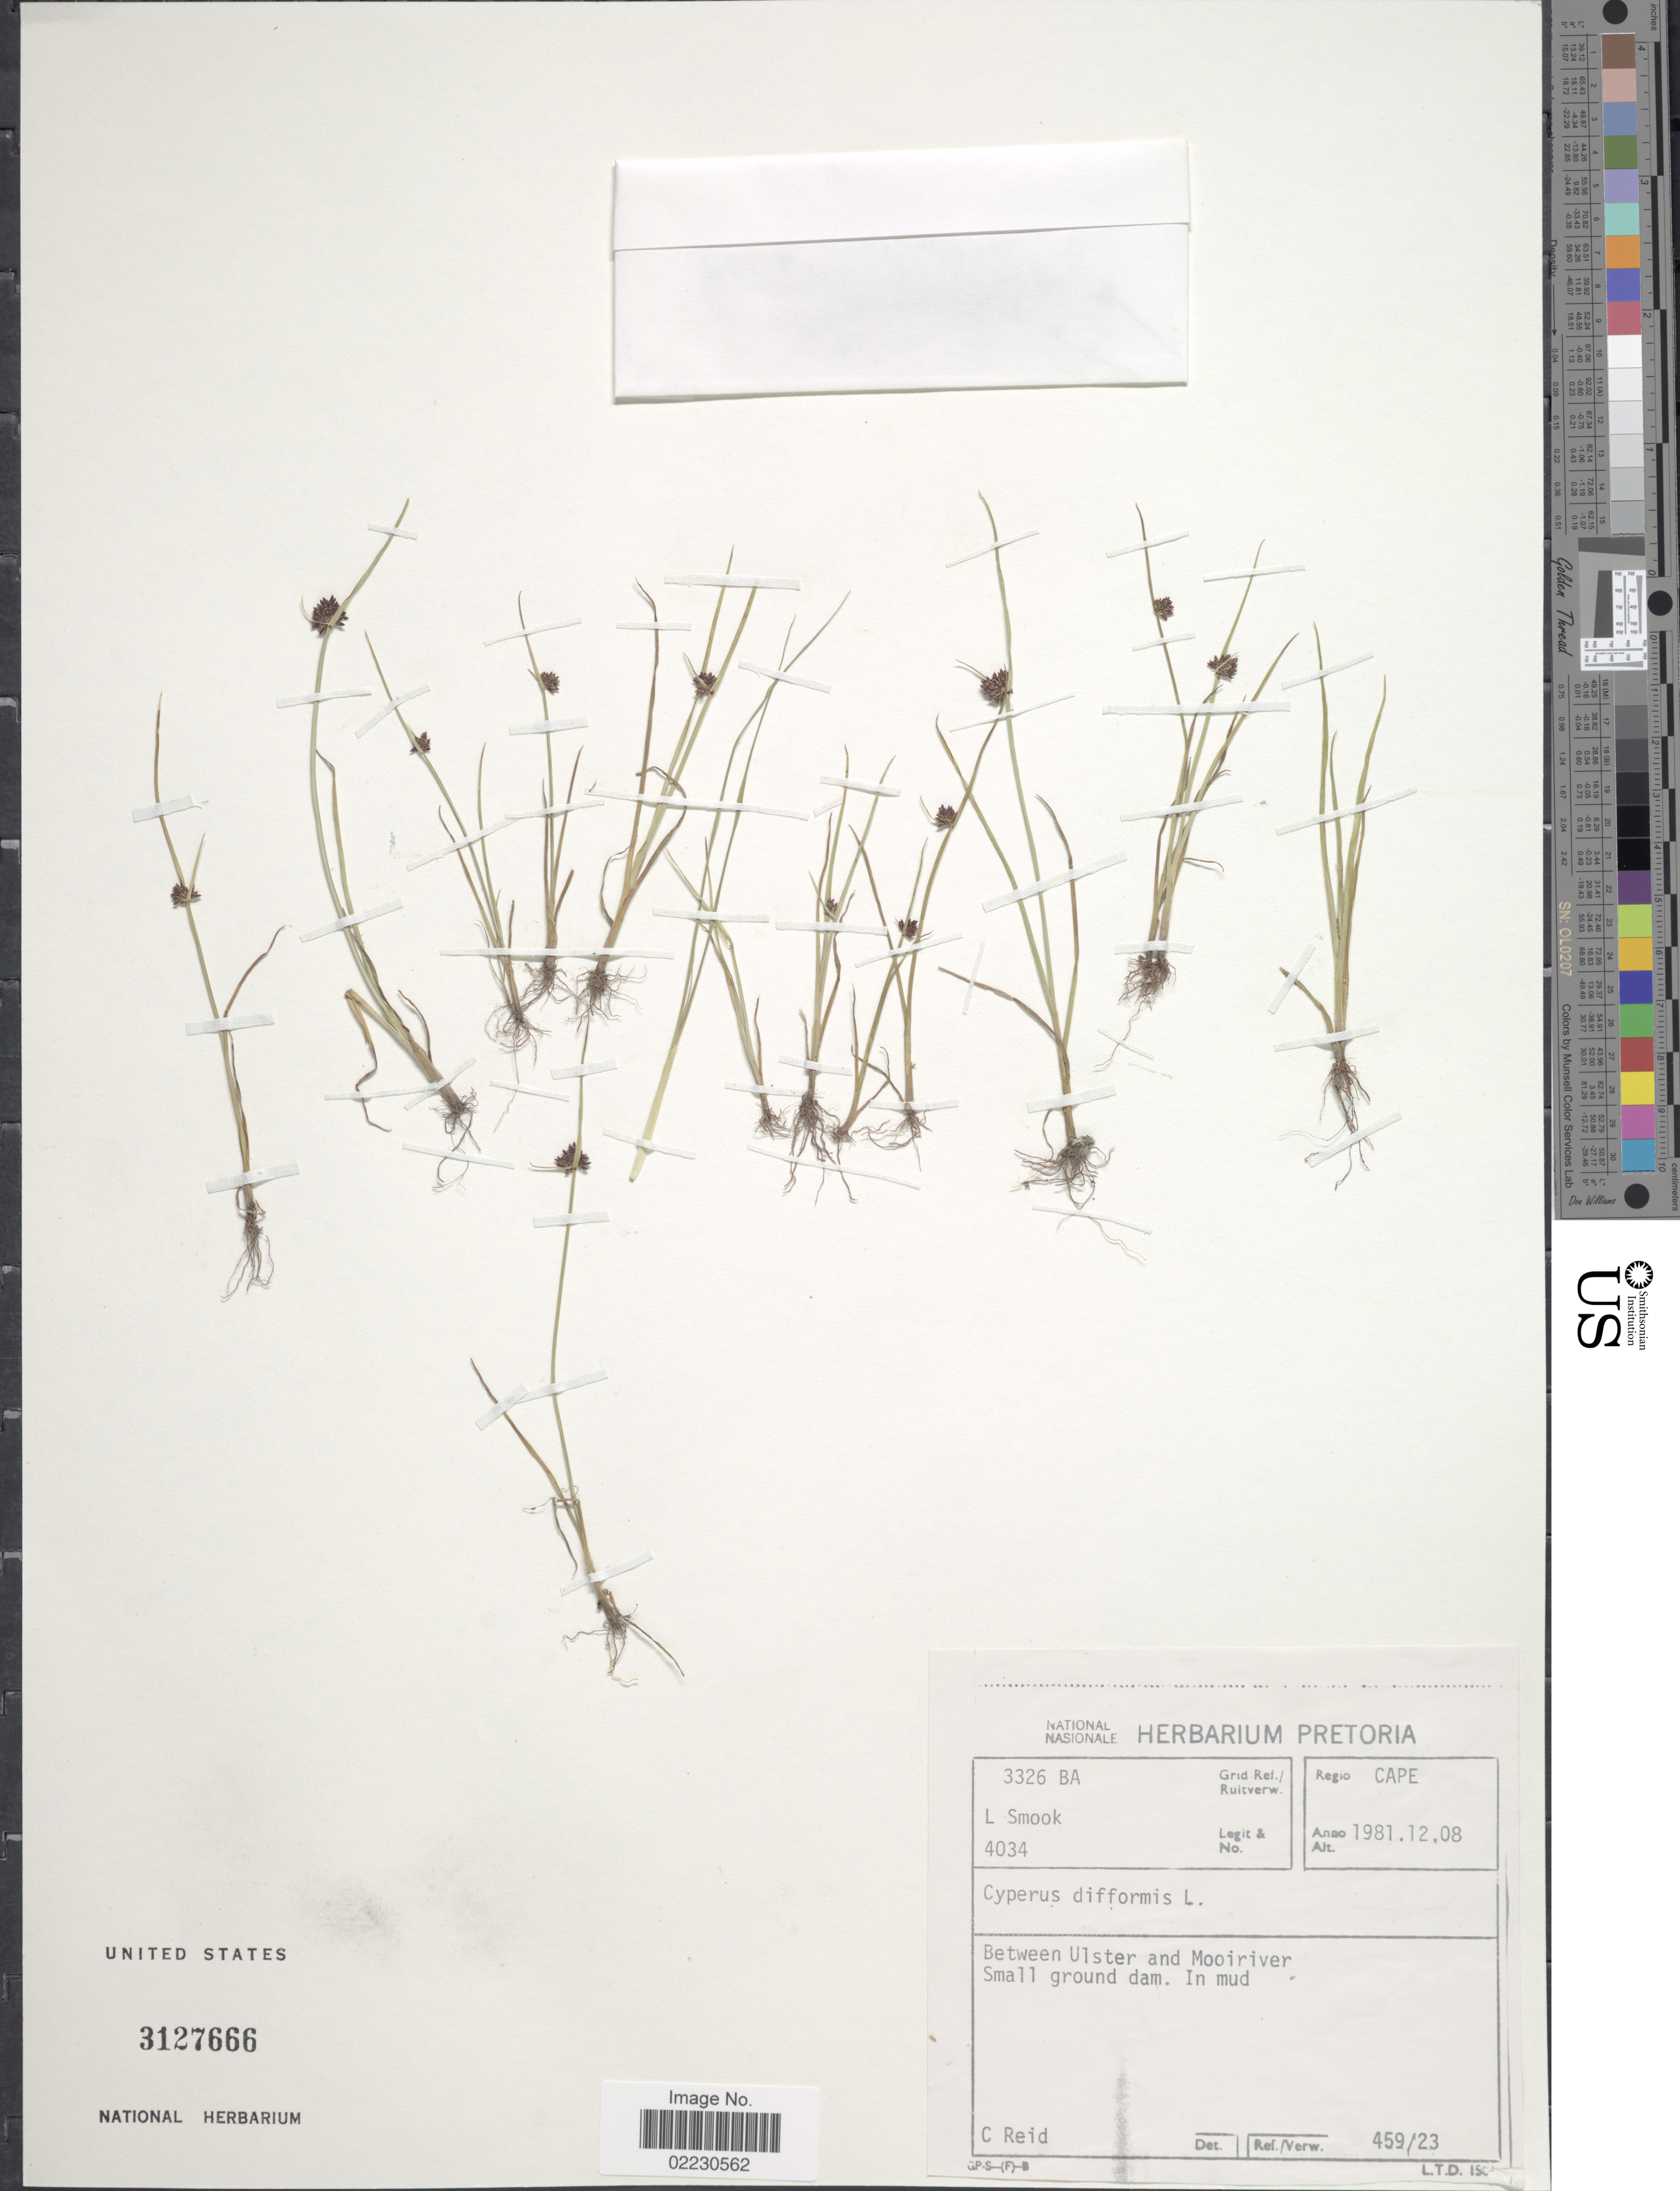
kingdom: Plantae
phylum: Tracheophyta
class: Liliopsida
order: Poales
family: Cyperaceae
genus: Cyperus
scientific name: Cyperus difformis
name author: L.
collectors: L. Smook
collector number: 4034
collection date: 1981-08-12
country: South Africa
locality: Regio: Cape. Between Ulster and Mooiriver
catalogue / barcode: US 3127666